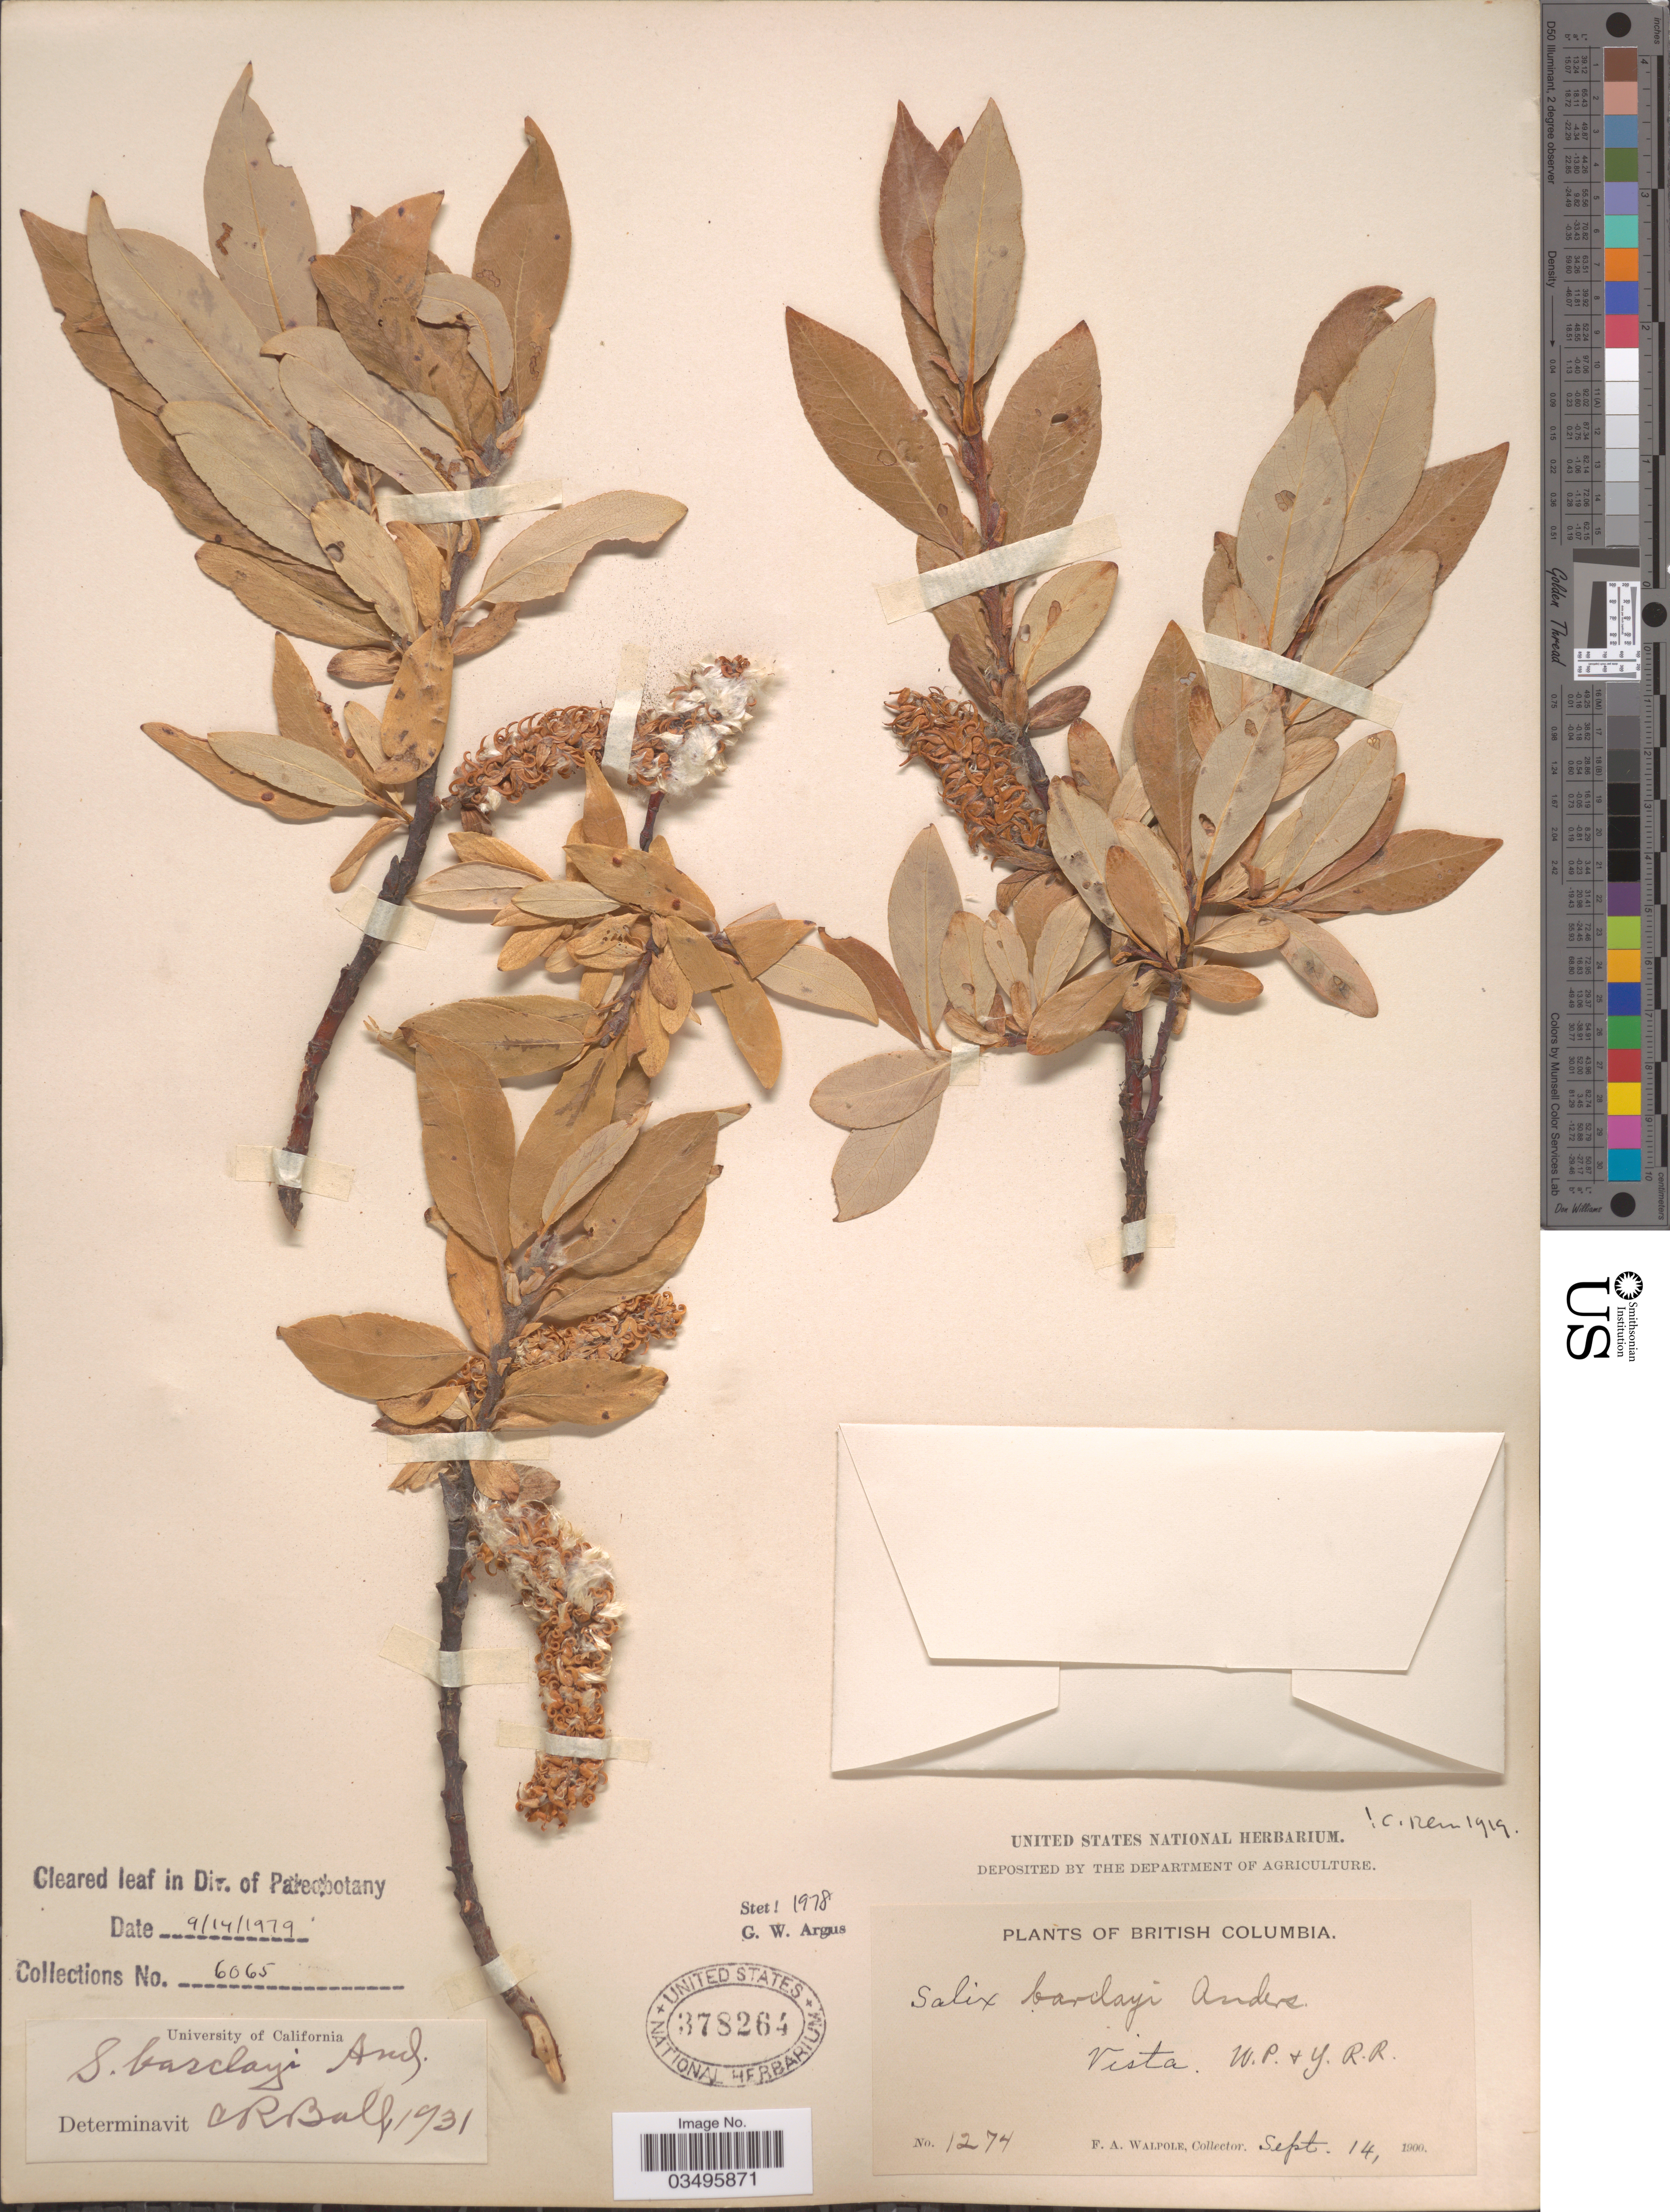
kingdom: Plantae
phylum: Tracheophyta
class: Magnoliopsida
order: Malpighiales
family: Salicaceae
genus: Salix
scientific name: Salix barclayi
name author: Andersson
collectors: F. Walpole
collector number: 1274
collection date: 1900-09-14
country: Canada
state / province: British Columbia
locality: Vista. W.P. + Y. R. R.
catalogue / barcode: US 378264